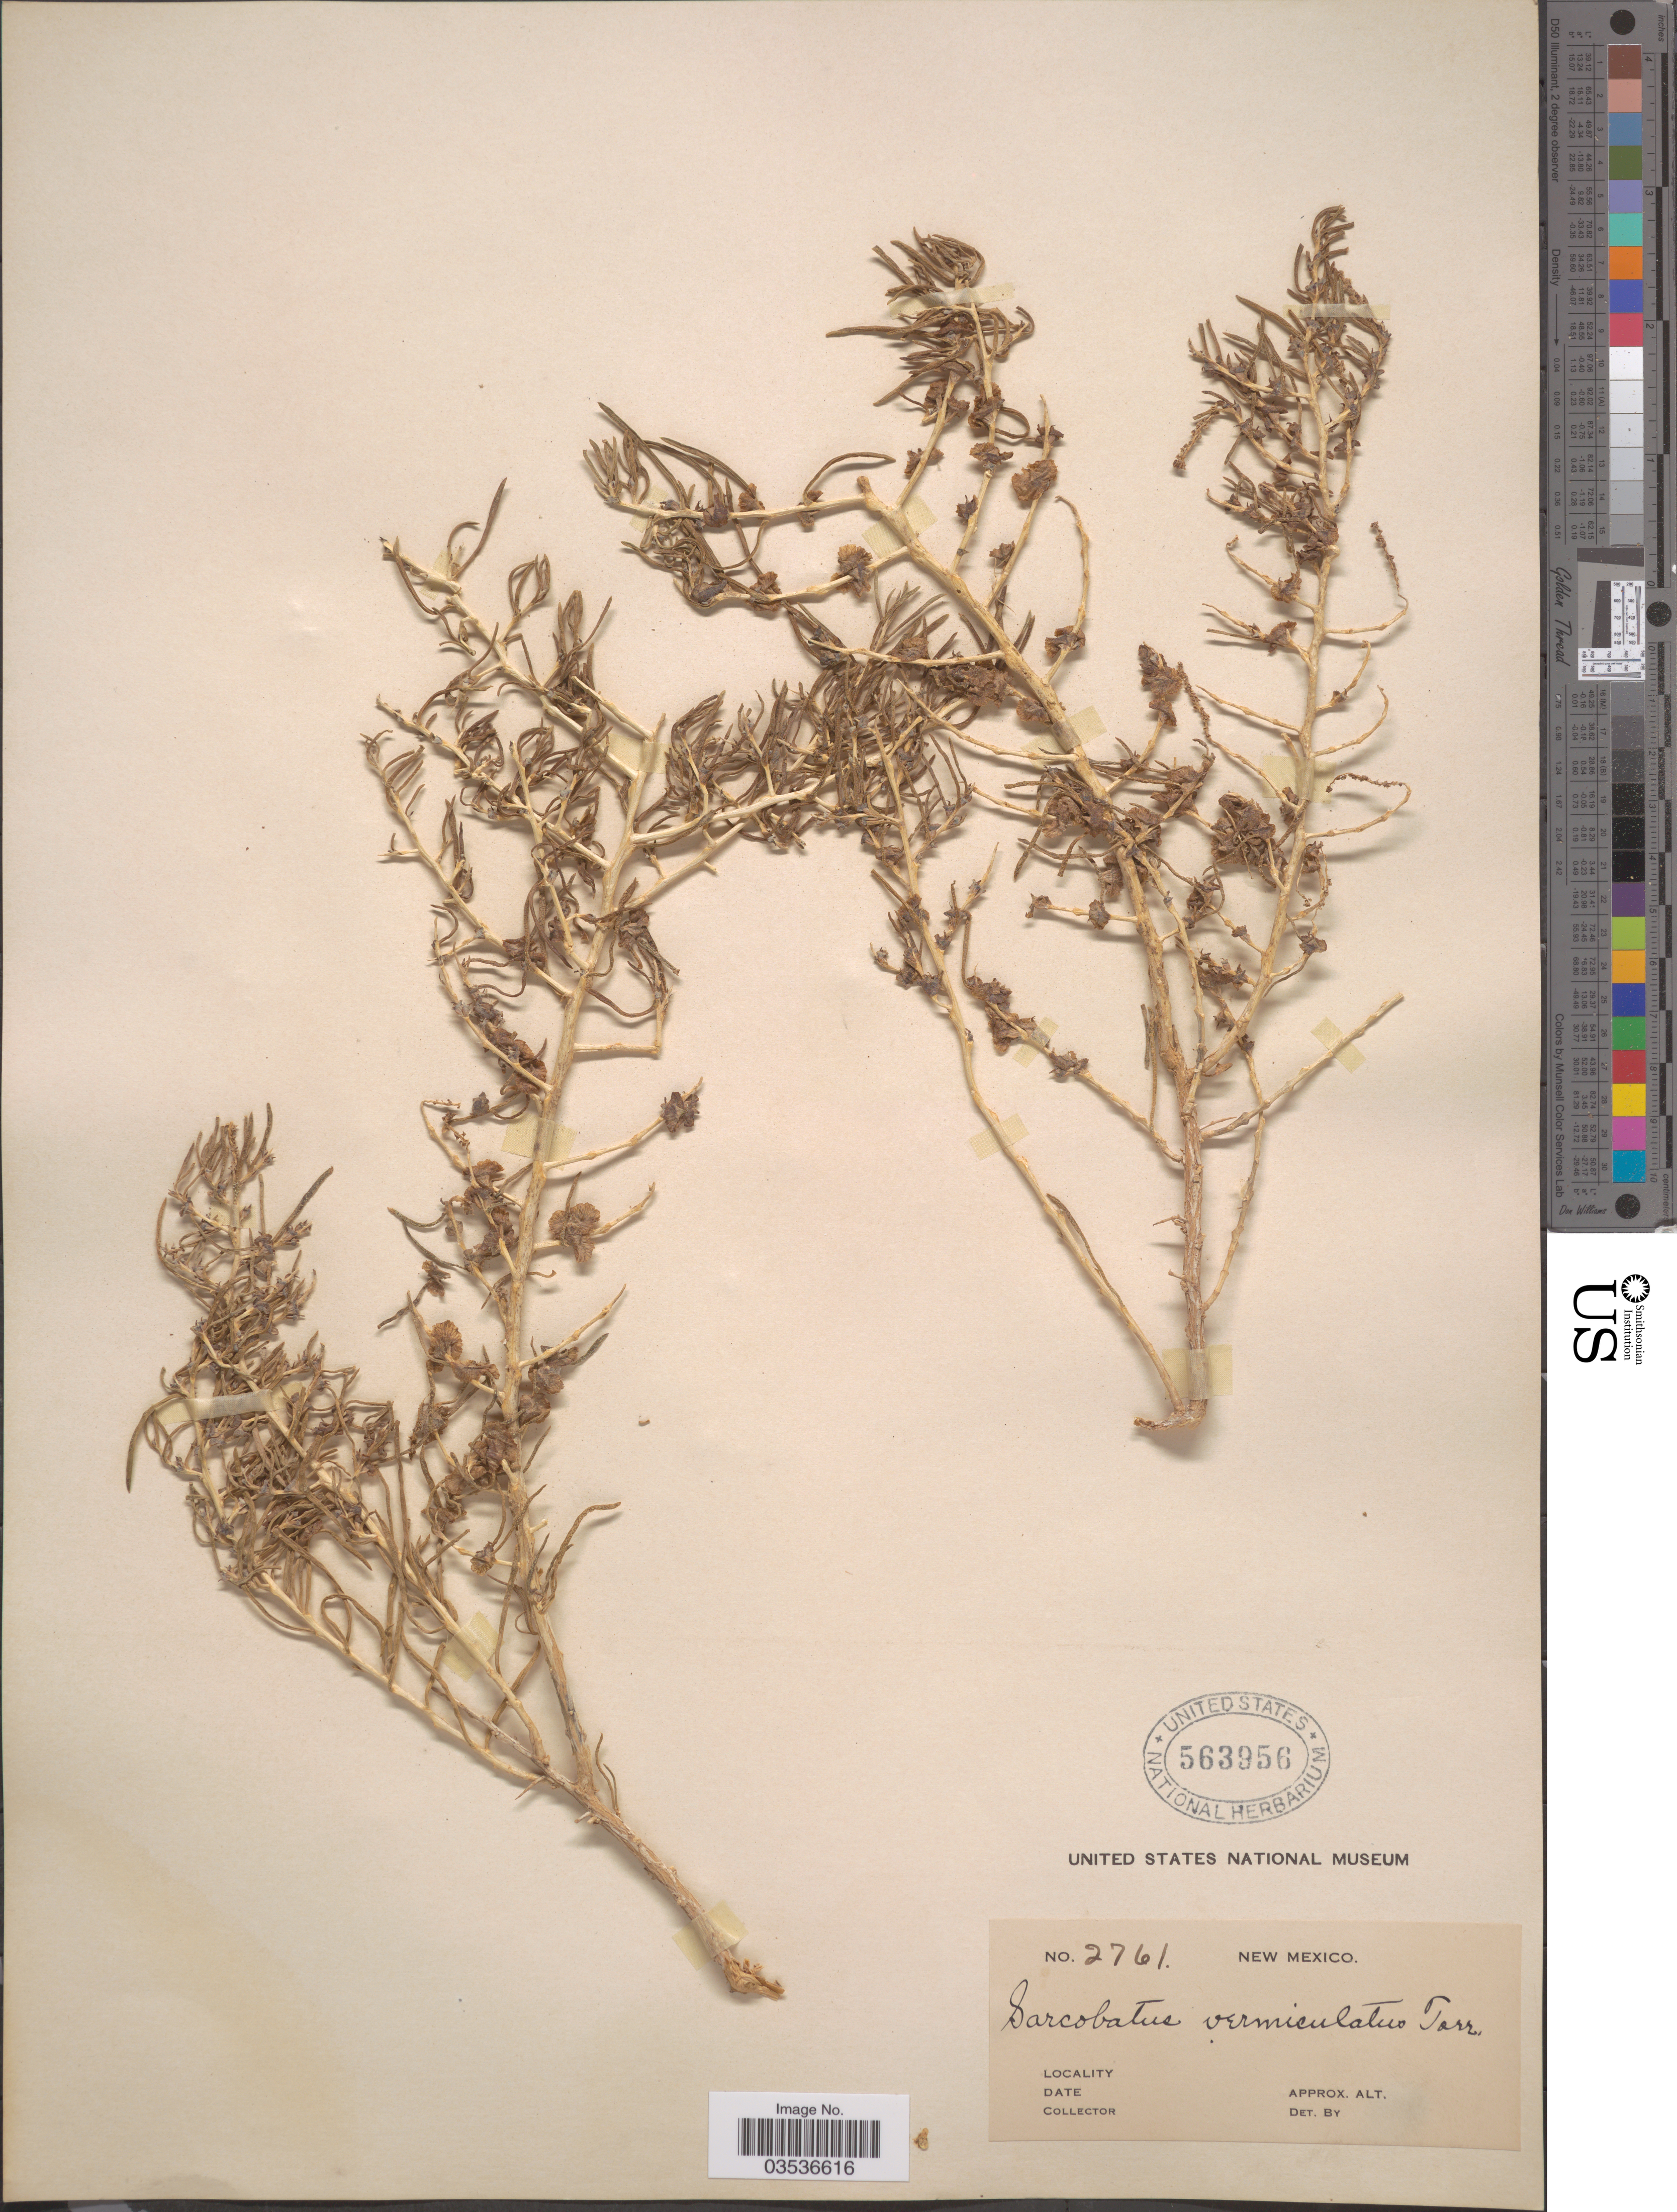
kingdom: Plantae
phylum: Tracheophyta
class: Magnoliopsida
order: Caryophyllales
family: Sarcobataceae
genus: Sarcobatus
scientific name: Sarcobatus vermiculatus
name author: (Hook.) Torr.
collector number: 2761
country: United States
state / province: New Mexico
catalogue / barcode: US 563956